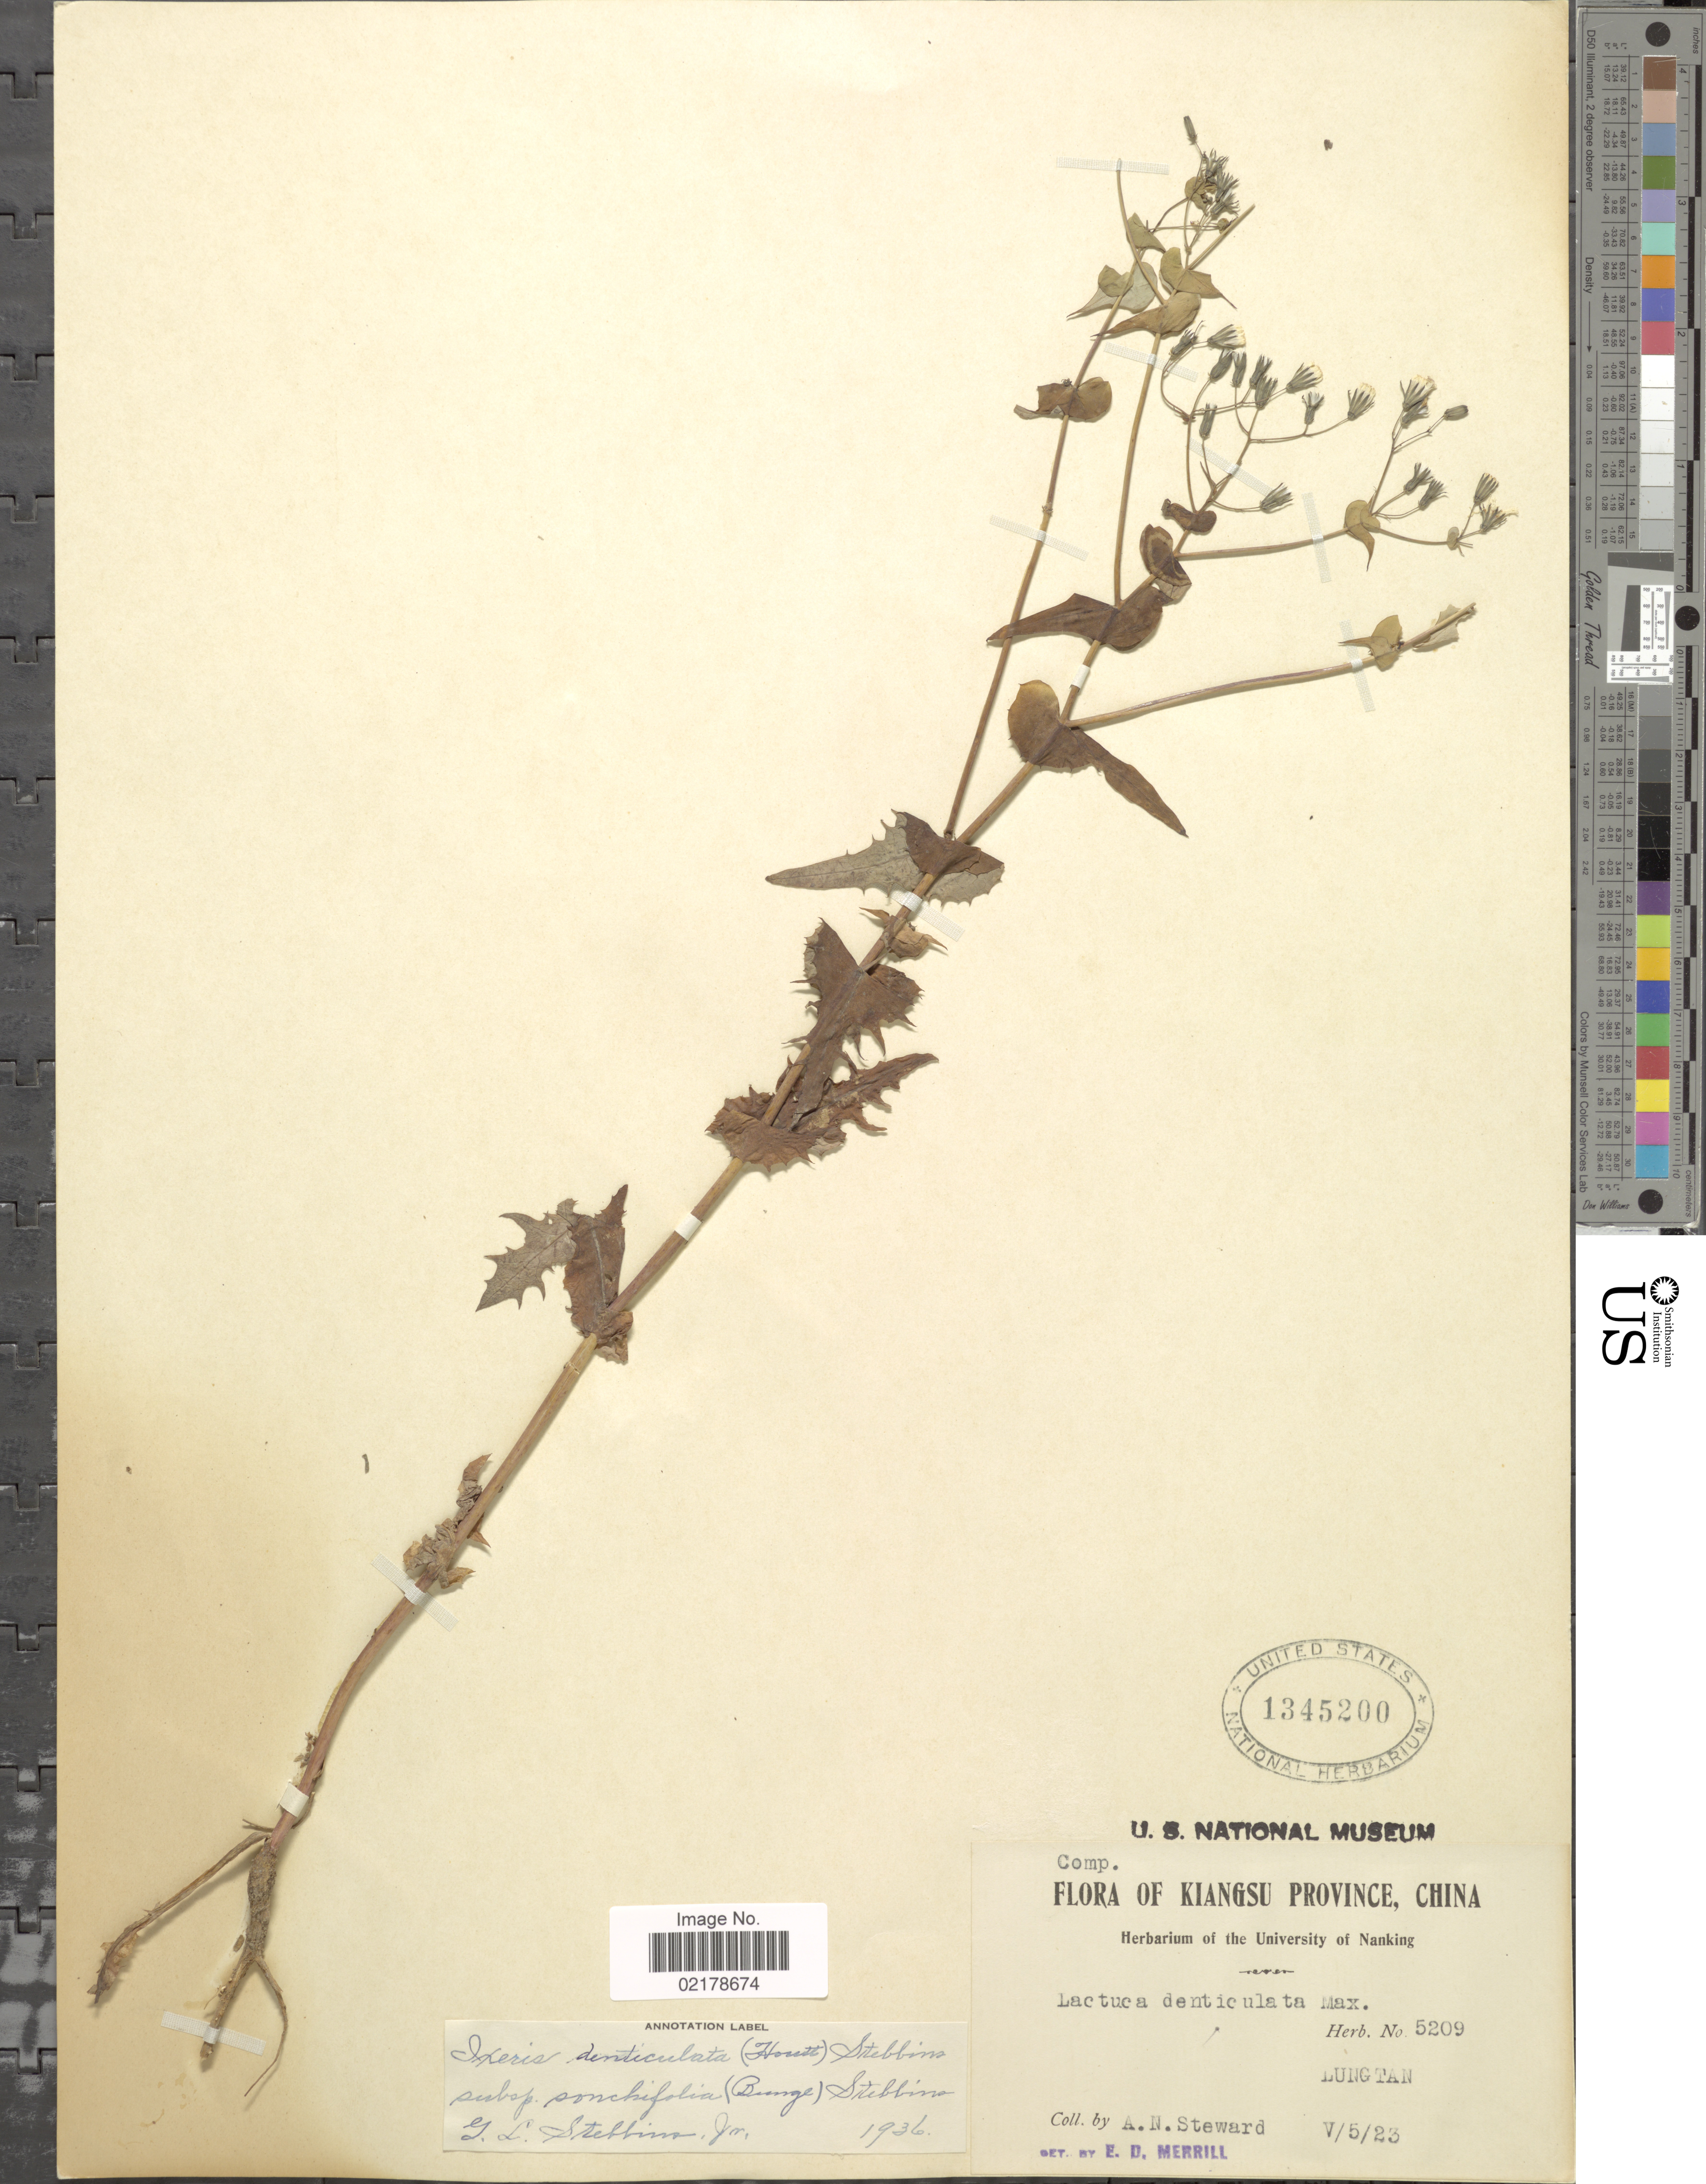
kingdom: Plantae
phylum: Tracheophyta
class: Magnoliopsida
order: Asterales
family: Asteraceae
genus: Crepidiastrum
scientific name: Crepidiastrum denticulatum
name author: (Houtt.) Pak & Kawano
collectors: A. N. Steward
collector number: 5209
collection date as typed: Transcribed d/m/y: 5/5/23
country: China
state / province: Jiangsu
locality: Kiangsu Province, China. Lung Tan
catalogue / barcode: US 1345200